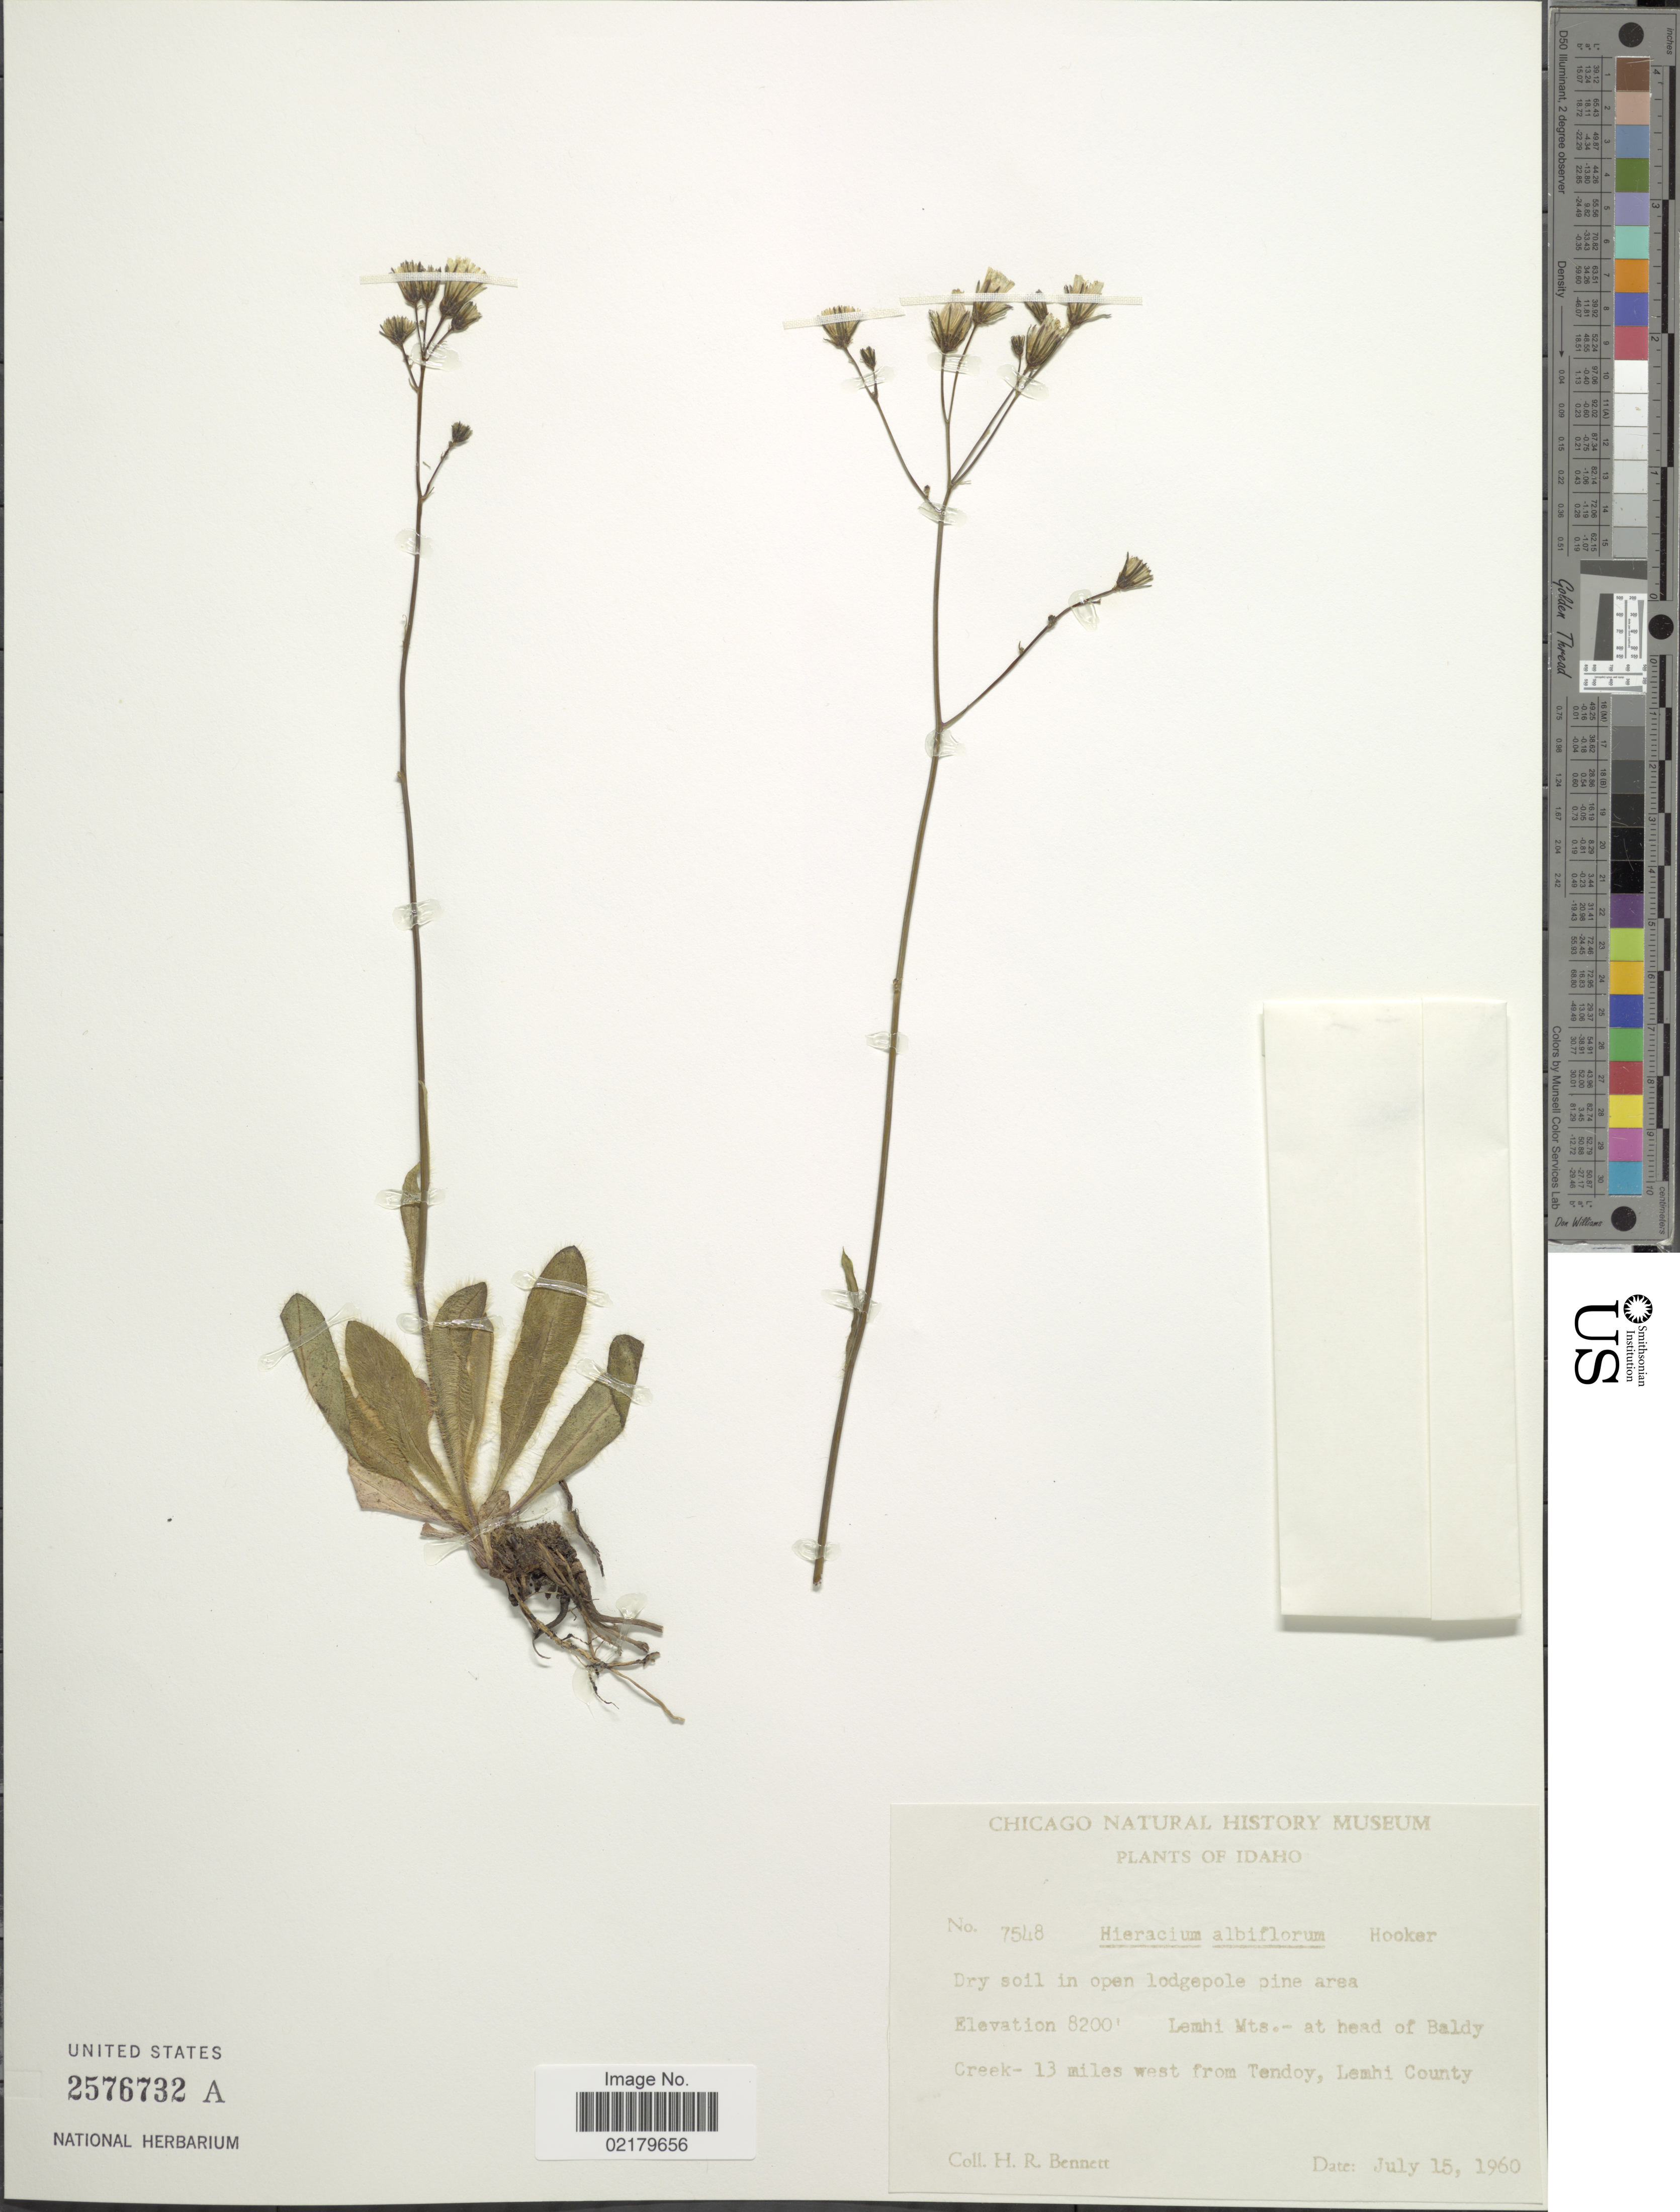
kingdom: Plantae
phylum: Tracheophyta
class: Magnoliopsida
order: Asterales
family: Asteraceae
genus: Hieracium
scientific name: Hieracium albiflorum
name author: Hook.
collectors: H. R. Bennett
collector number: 7548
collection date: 1960-07-15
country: United States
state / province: Idaho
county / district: Lemhi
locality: Dry soil in open lodgepole pine area, Lemhi Mts.- at head of Baldy Creek- 13 miles west from Tendoy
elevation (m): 2499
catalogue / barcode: US 2576732A